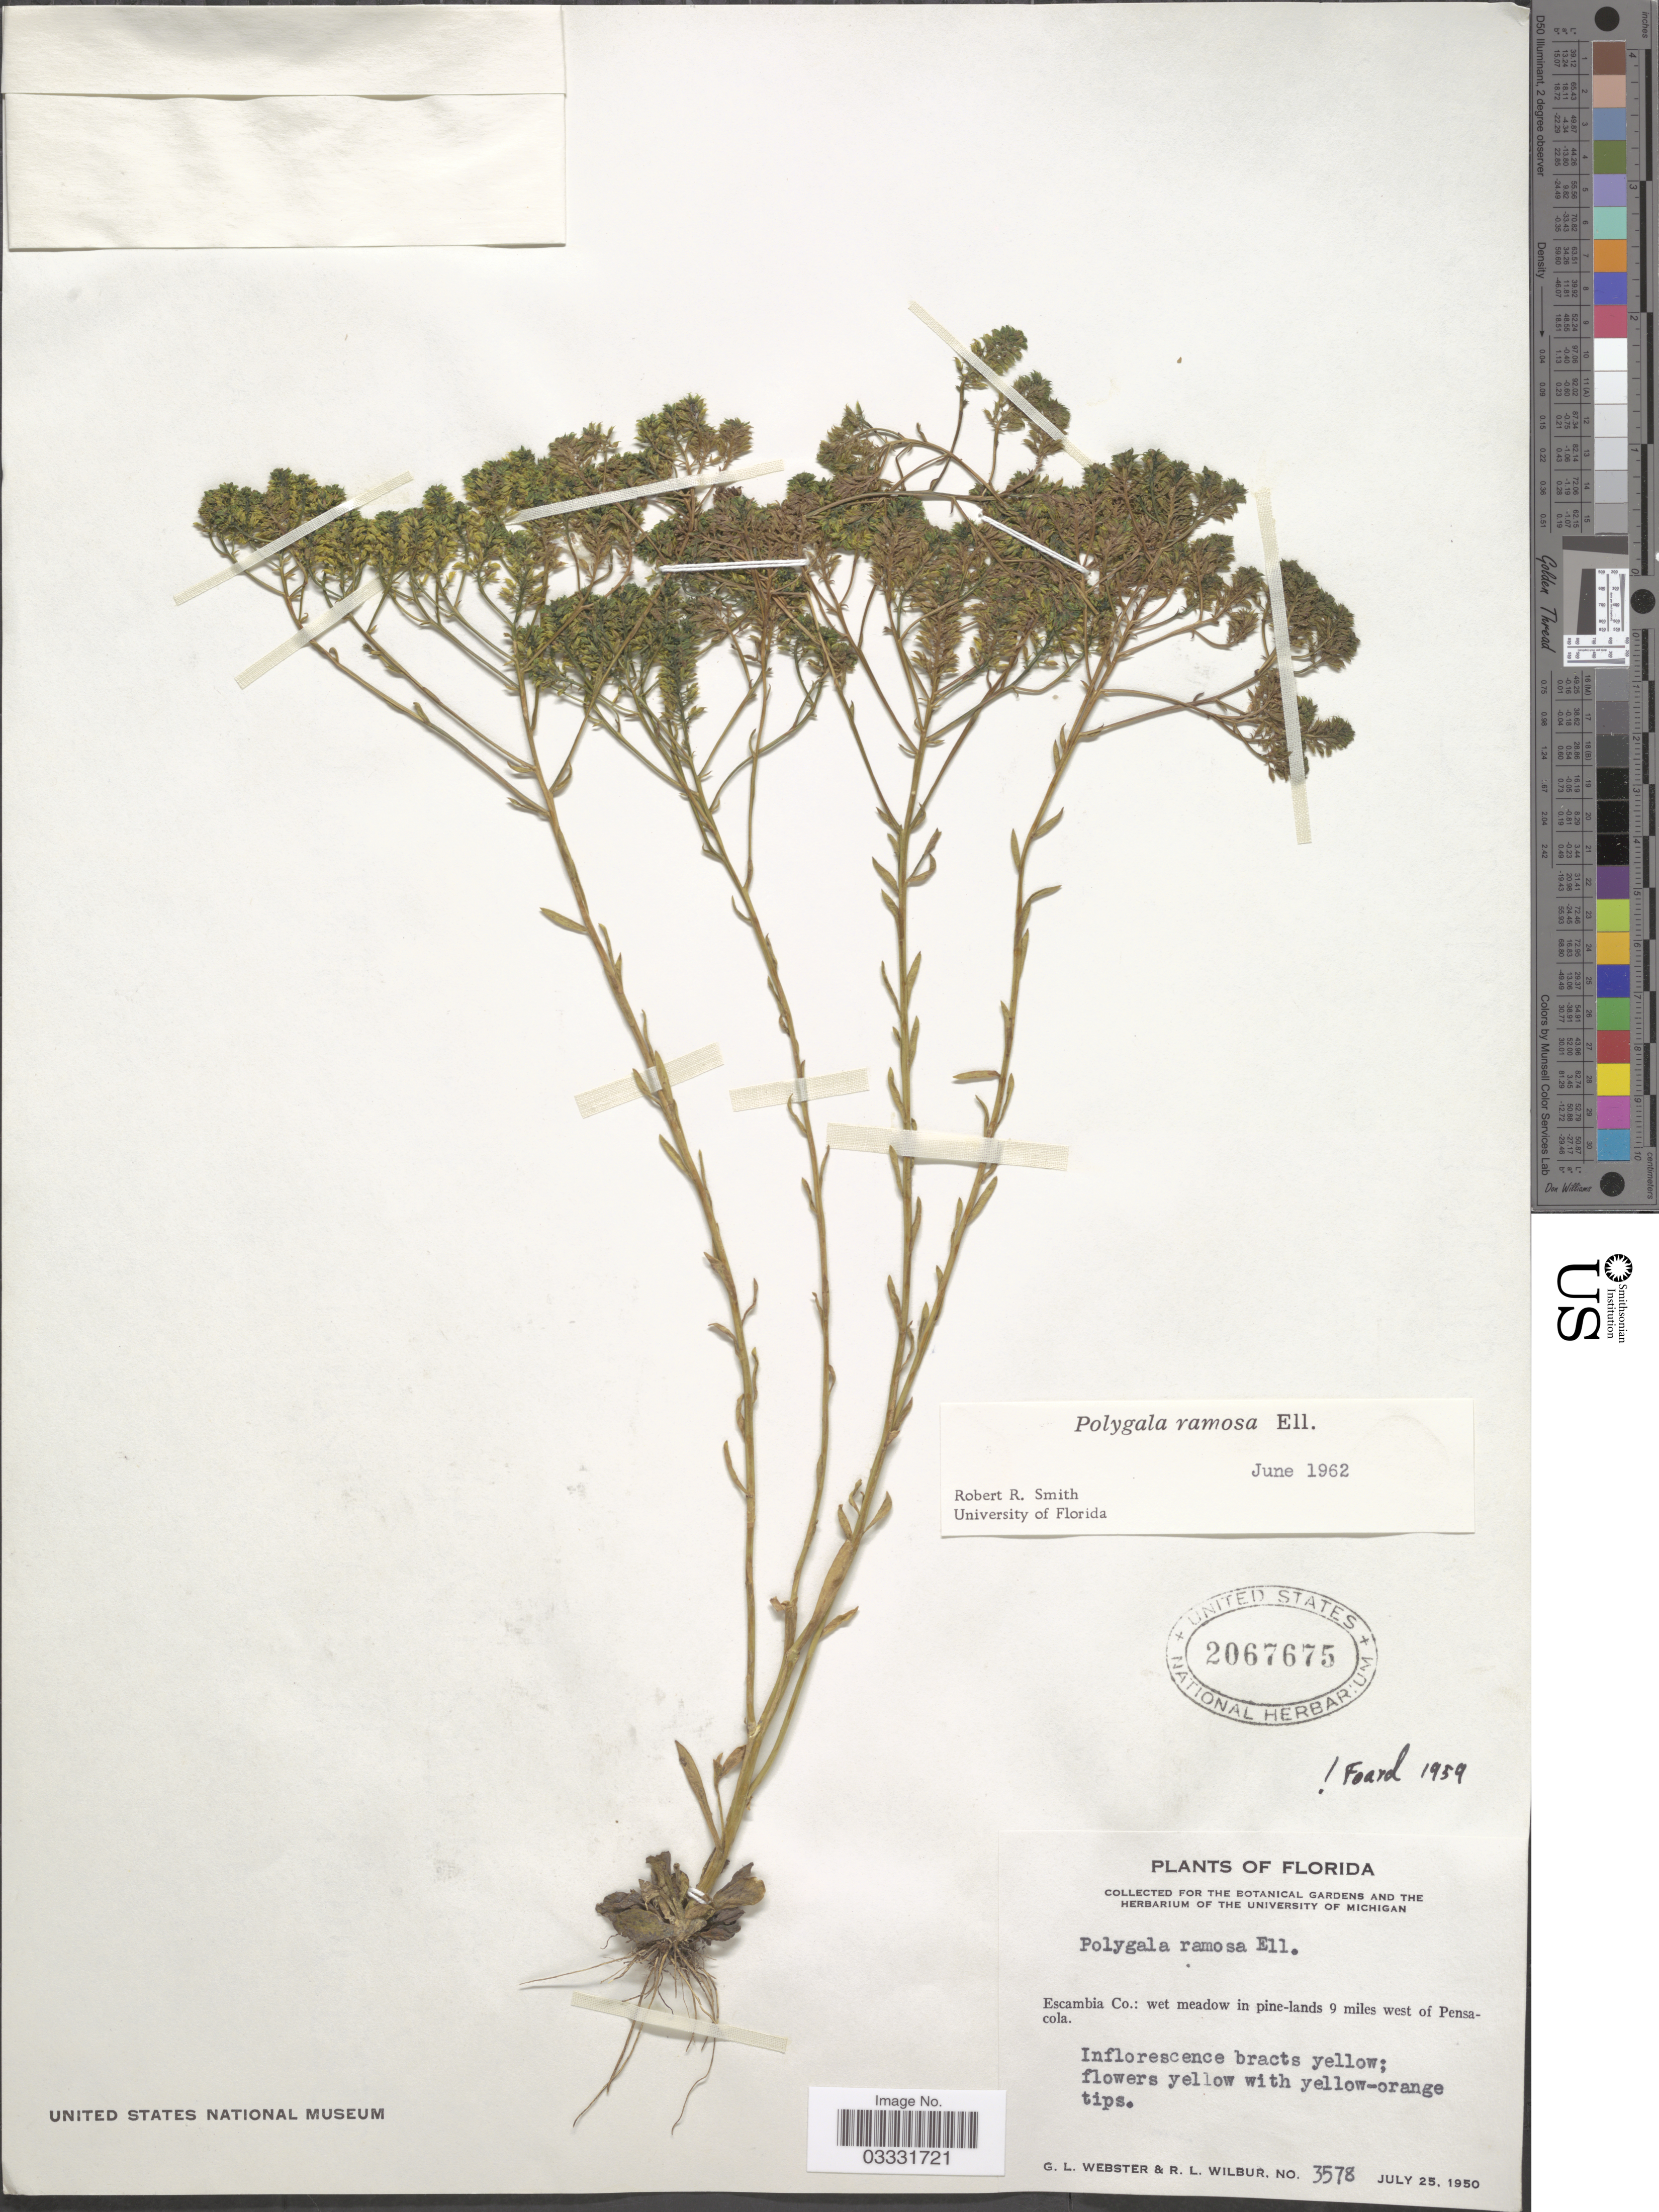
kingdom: Plantae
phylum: Tracheophyta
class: Magnoliopsida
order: Fabales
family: Polygalaceae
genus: Polygala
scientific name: Polygala ramosa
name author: Elliott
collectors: G. L. Webster & R. L. Wilbur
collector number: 3578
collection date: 1950-07-25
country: United States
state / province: Florida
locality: Escambia Co.: wet meadow in pine-lands 9 miles west of Pensacola.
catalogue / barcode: US 2067675